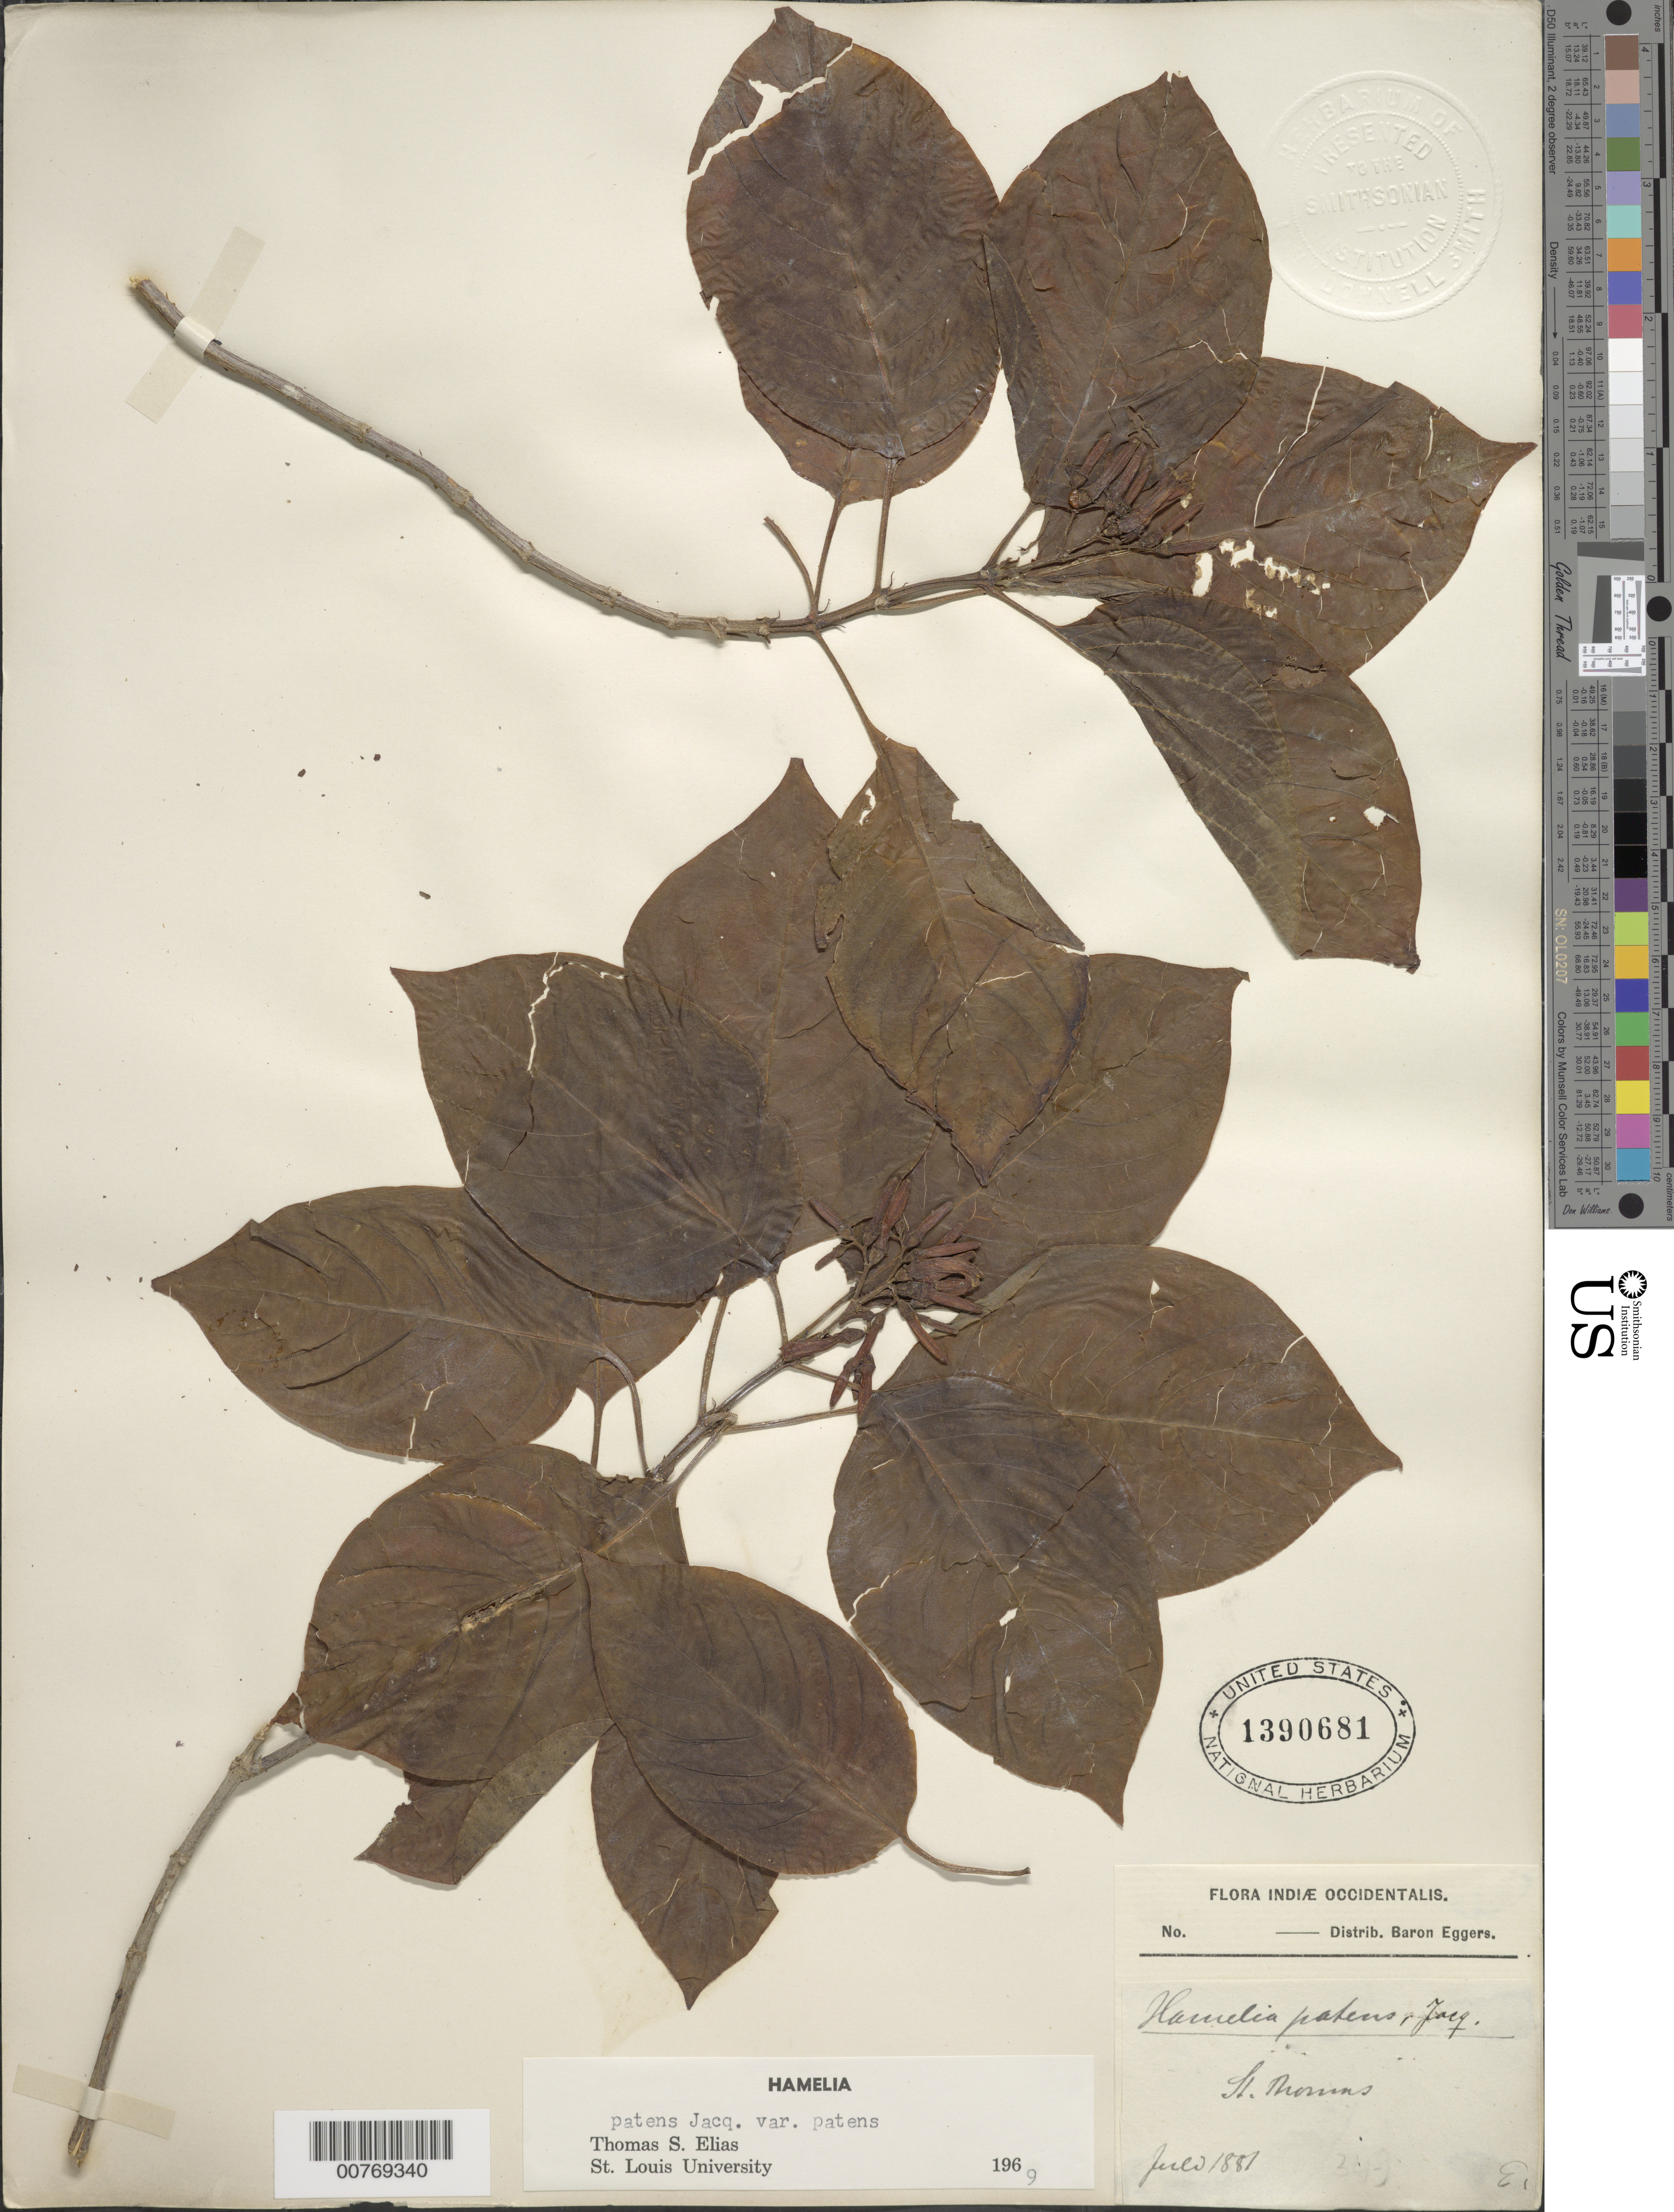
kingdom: Plantae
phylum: Tracheophyta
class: Magnoliopsida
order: Gentianales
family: Rubiaceae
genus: Hamelia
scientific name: Hamelia patens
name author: Jacq.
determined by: Acevedo-Rodríguez, P., (BOT), Smithsonian Institution - National Museum of Natural History (UNITED STATES)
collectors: H. F. A. von Eggers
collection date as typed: Jul 1881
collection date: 1881-07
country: U.S. Virgin Islands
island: St. Thomas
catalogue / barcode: US 1390681